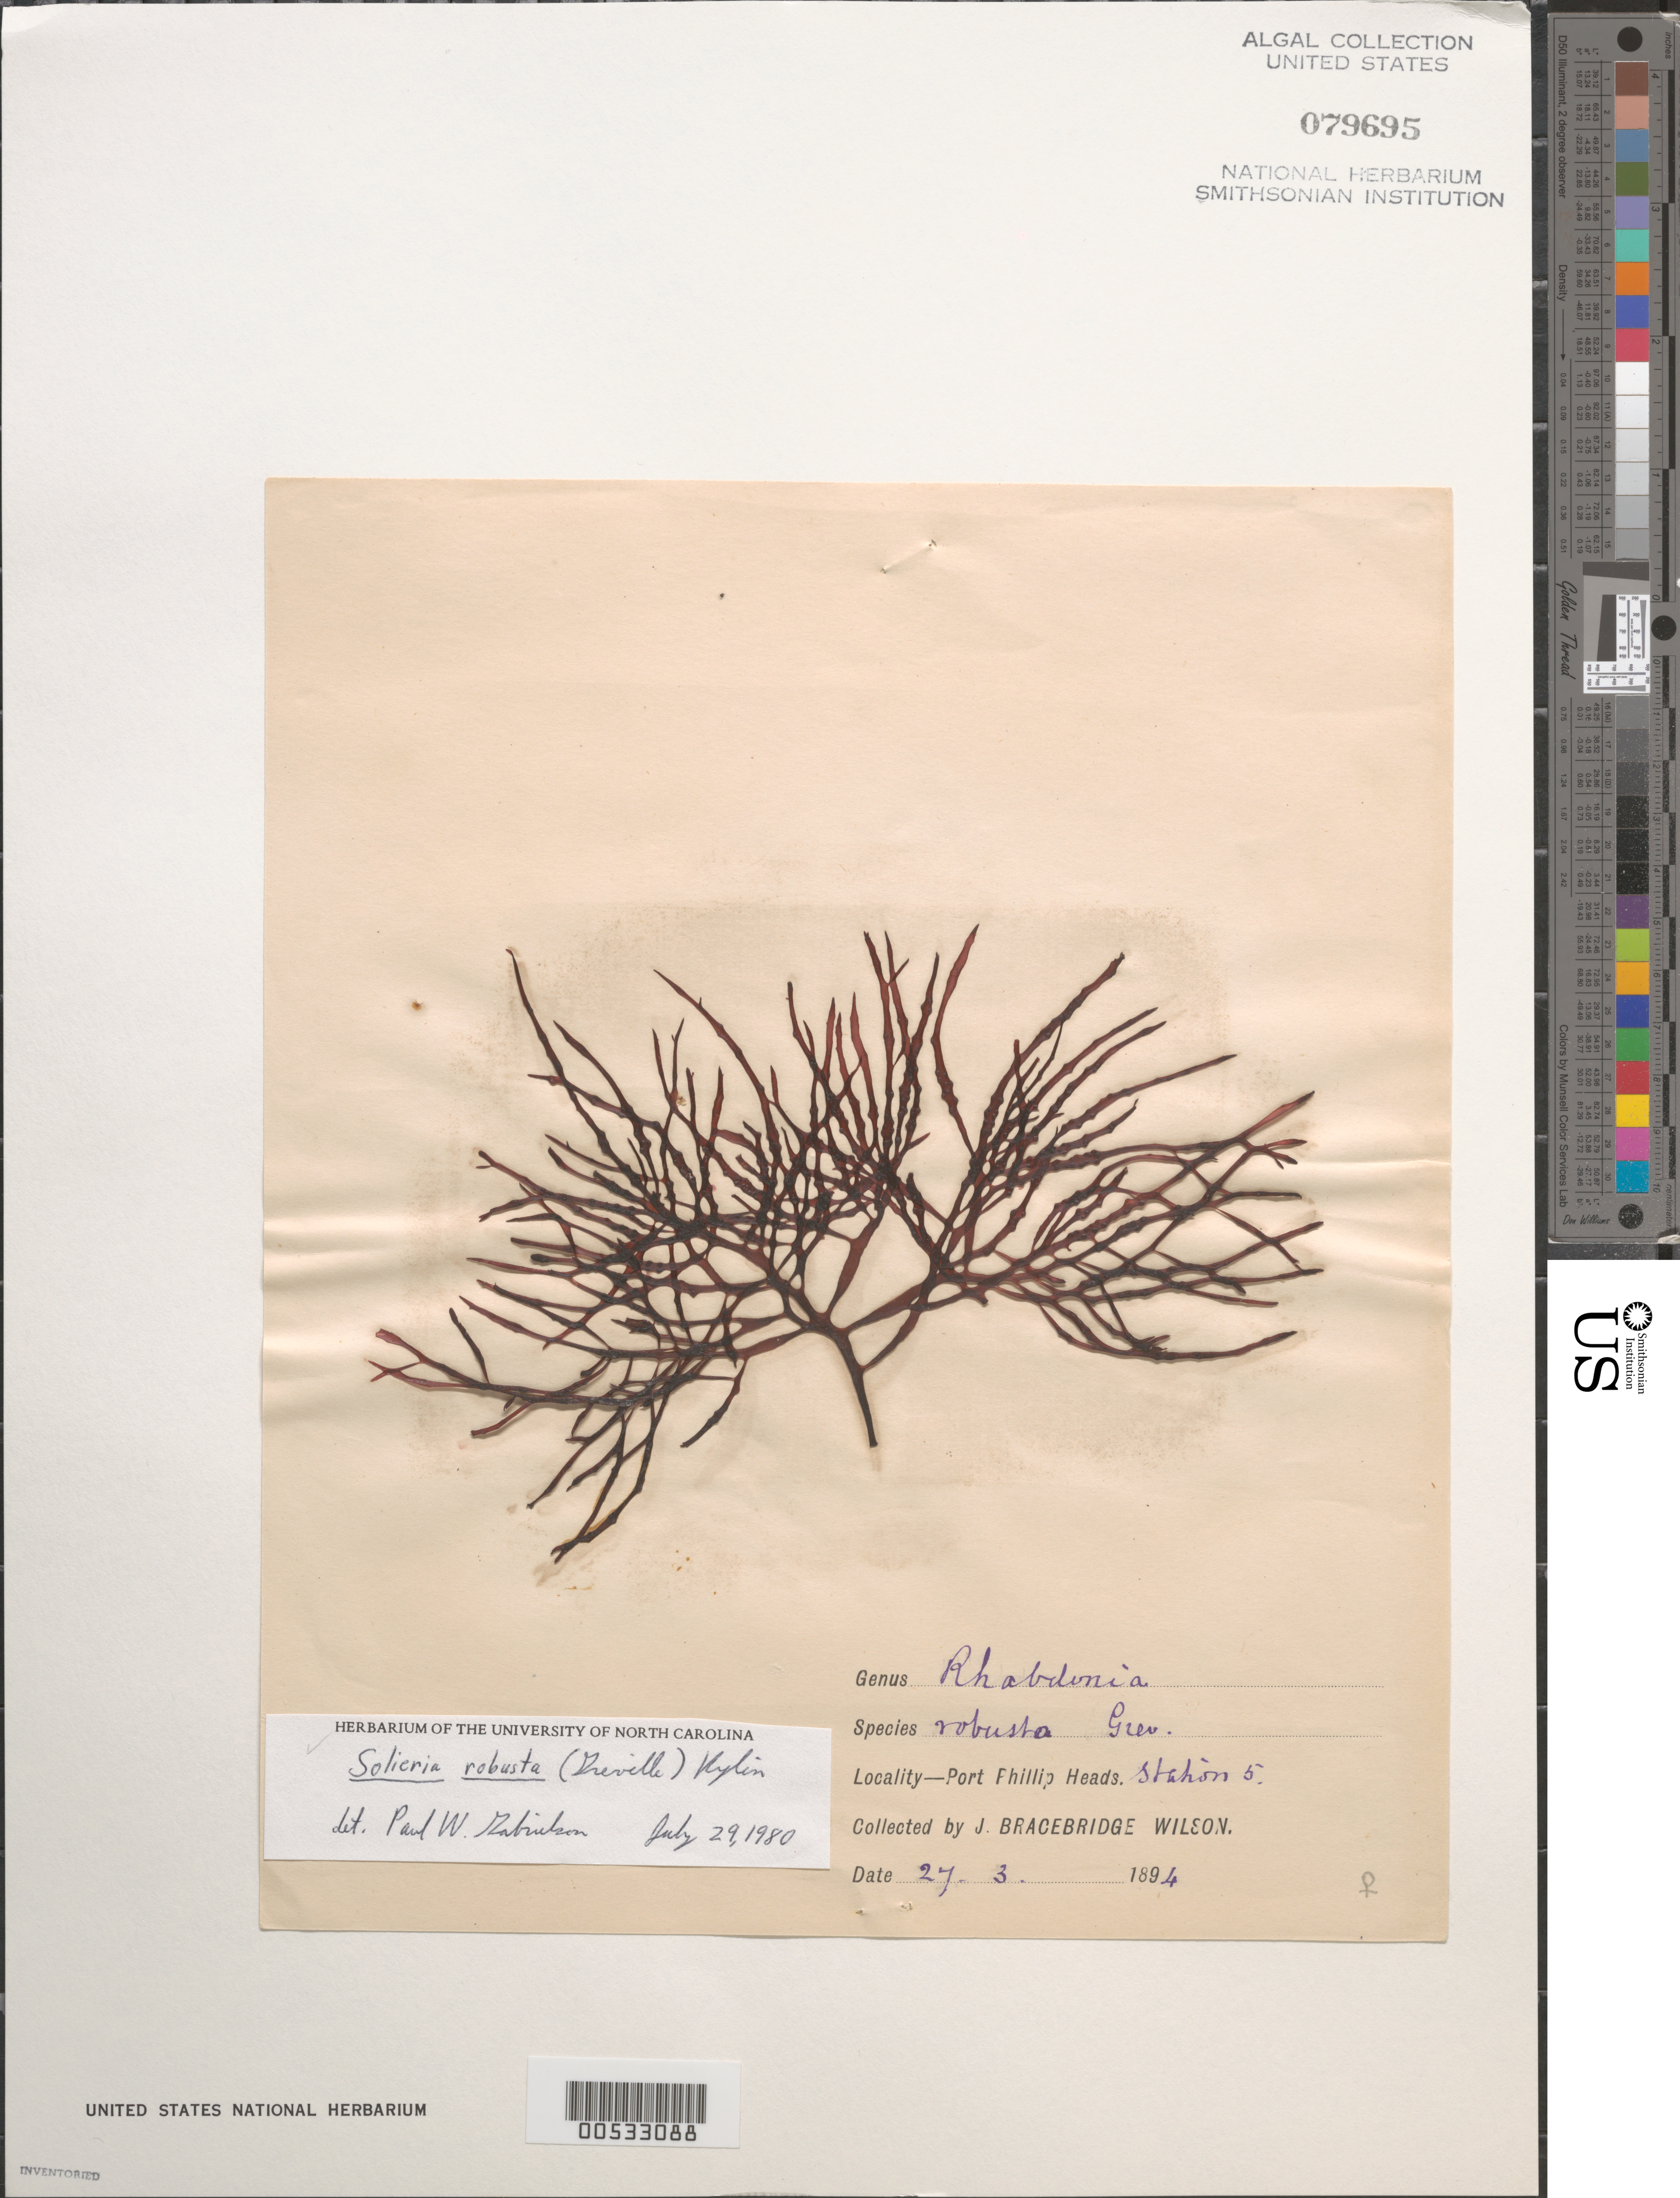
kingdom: Plantae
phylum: Rhodophyta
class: Florideophyceae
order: Gigartinales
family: Solieriaceae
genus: Solieria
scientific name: Solieria robusta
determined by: Gabrielson, P. W.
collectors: J. B. Wilson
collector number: Station 5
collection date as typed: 27 Mar 1894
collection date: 1894-03-27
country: Australia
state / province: Victoria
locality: Port Phillip Heads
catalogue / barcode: US 79695